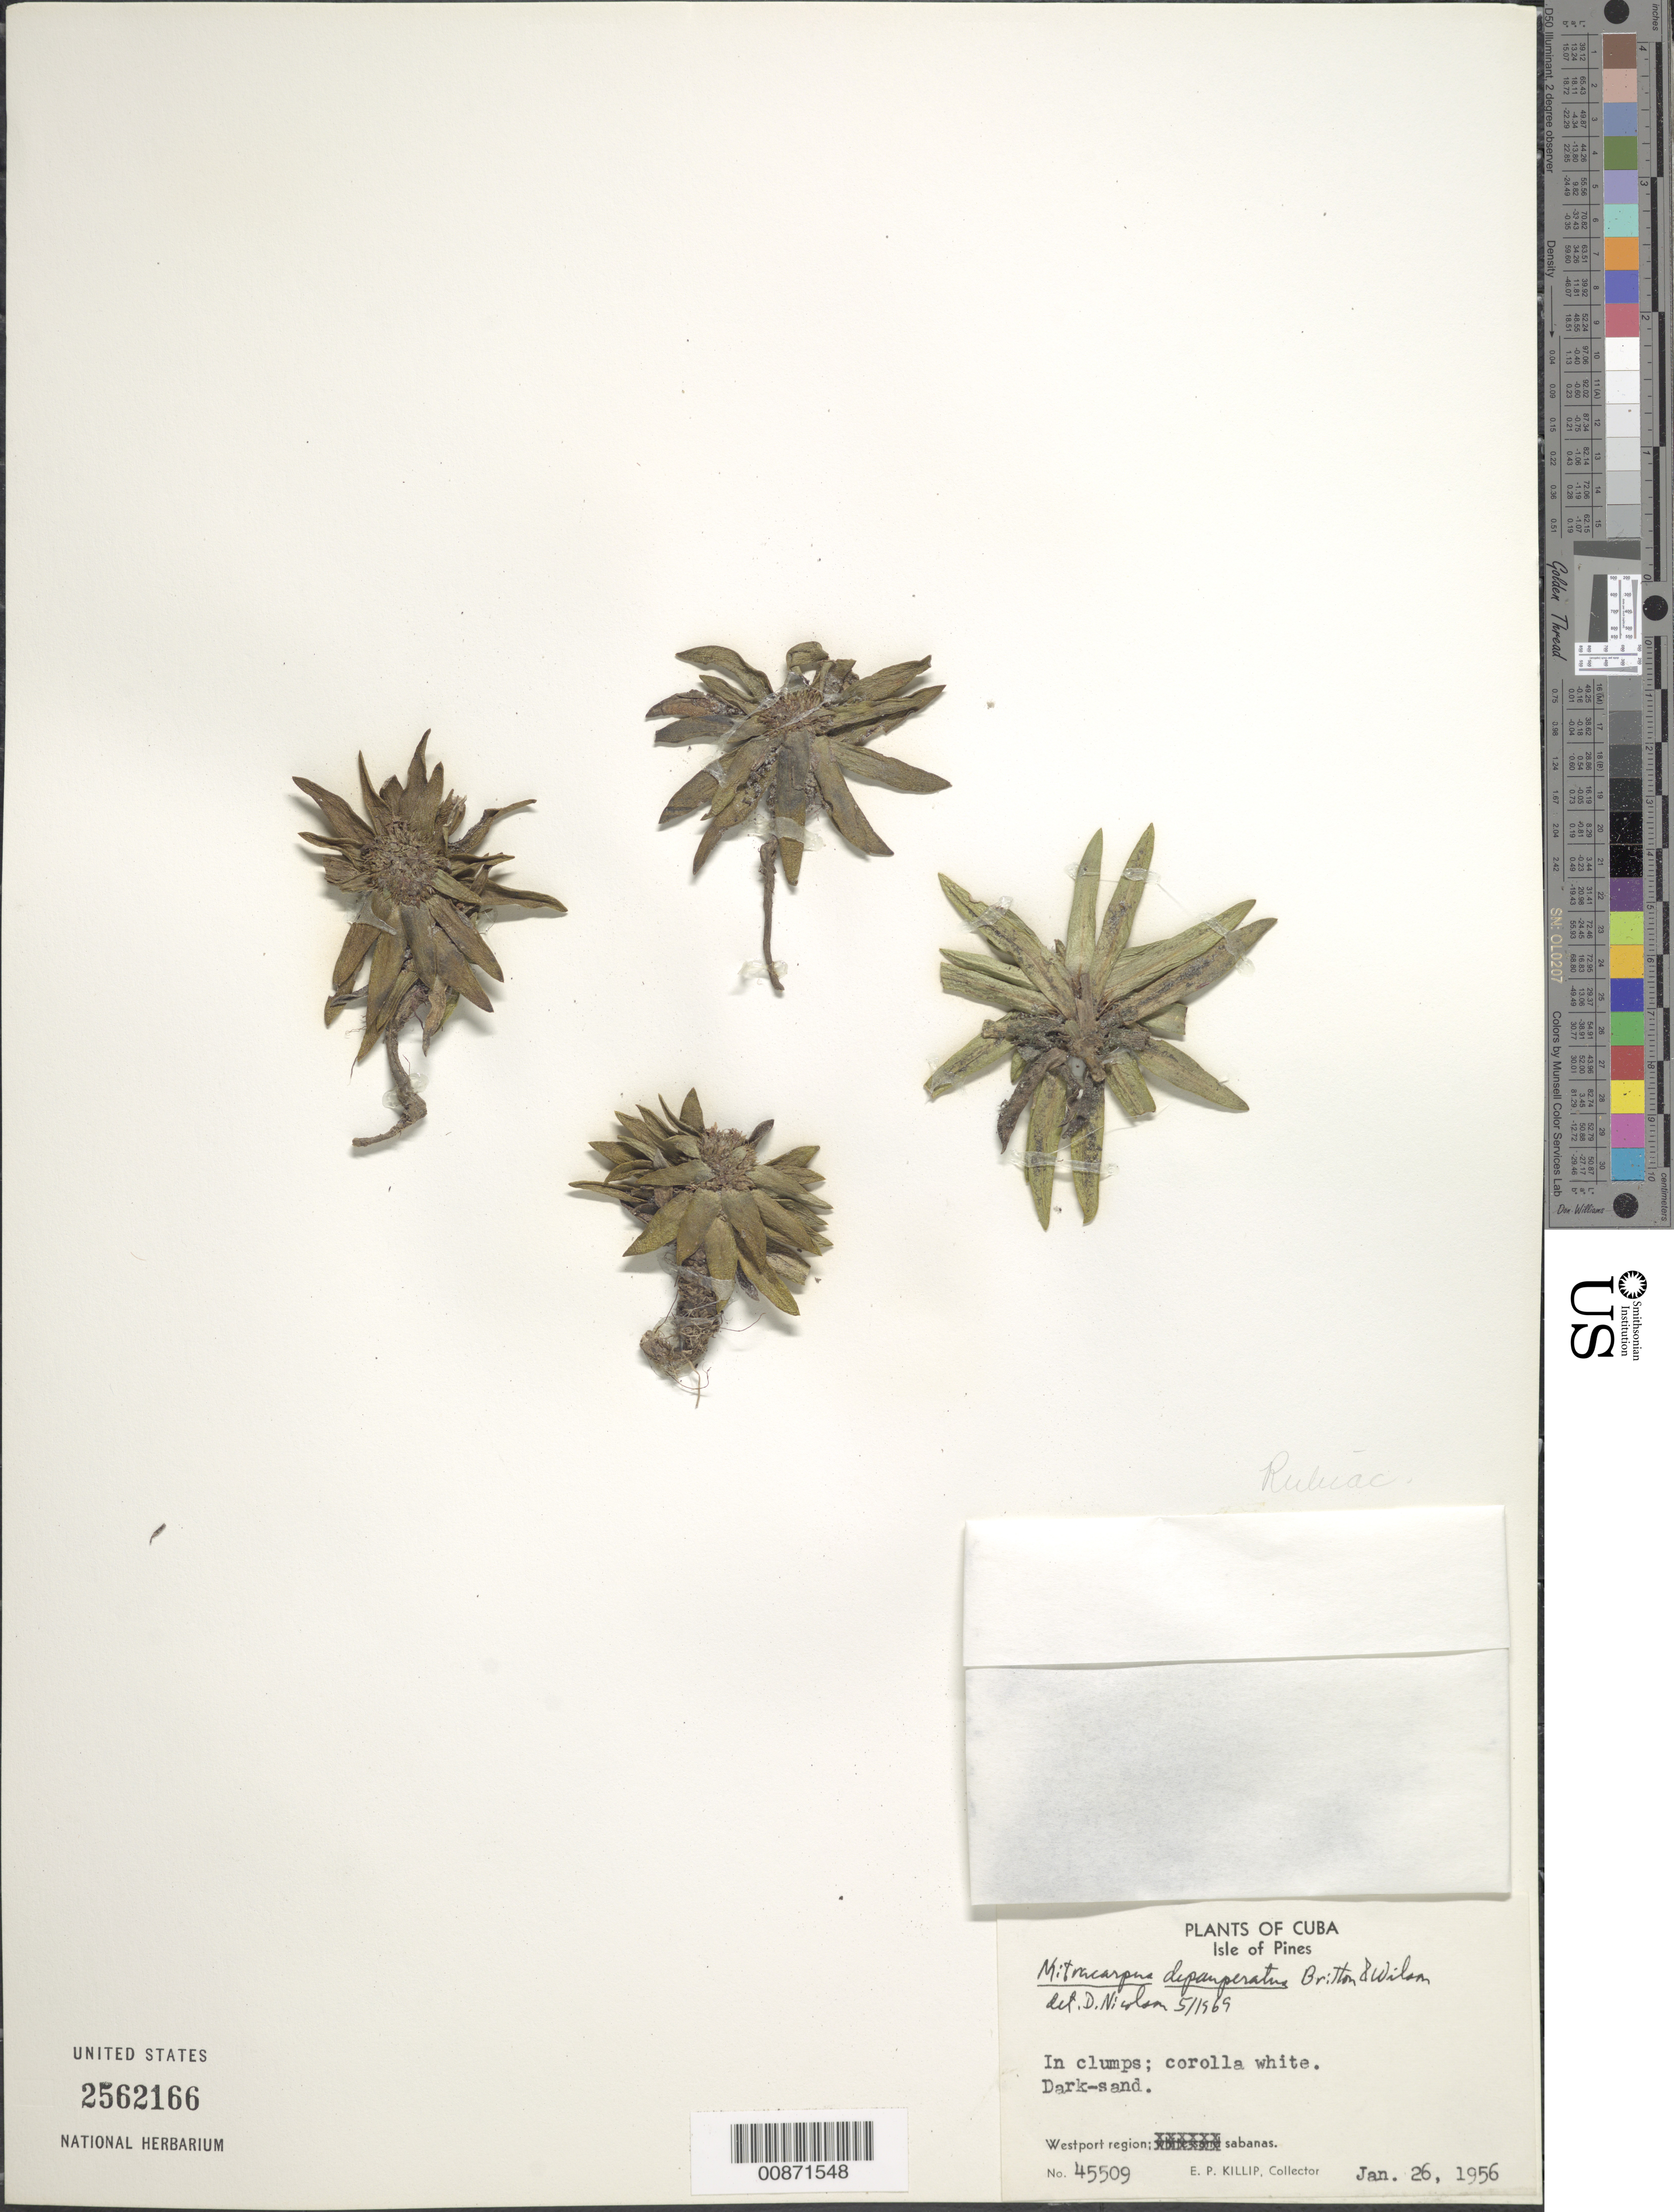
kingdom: Plantae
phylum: Tracheophyta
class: Magnoliopsida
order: Gentianales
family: Rubiaceae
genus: Mitracarpus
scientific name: Mitracarpus depauperatus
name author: Britton & P. Wilson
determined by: Nicolson, Dan H.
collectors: E. P. Killip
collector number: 45509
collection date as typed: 26 Jan 1956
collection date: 1956-01-26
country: Cuba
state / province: Isla de La Juventud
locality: Westport region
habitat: Dark-sand sabanes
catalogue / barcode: US 2562166